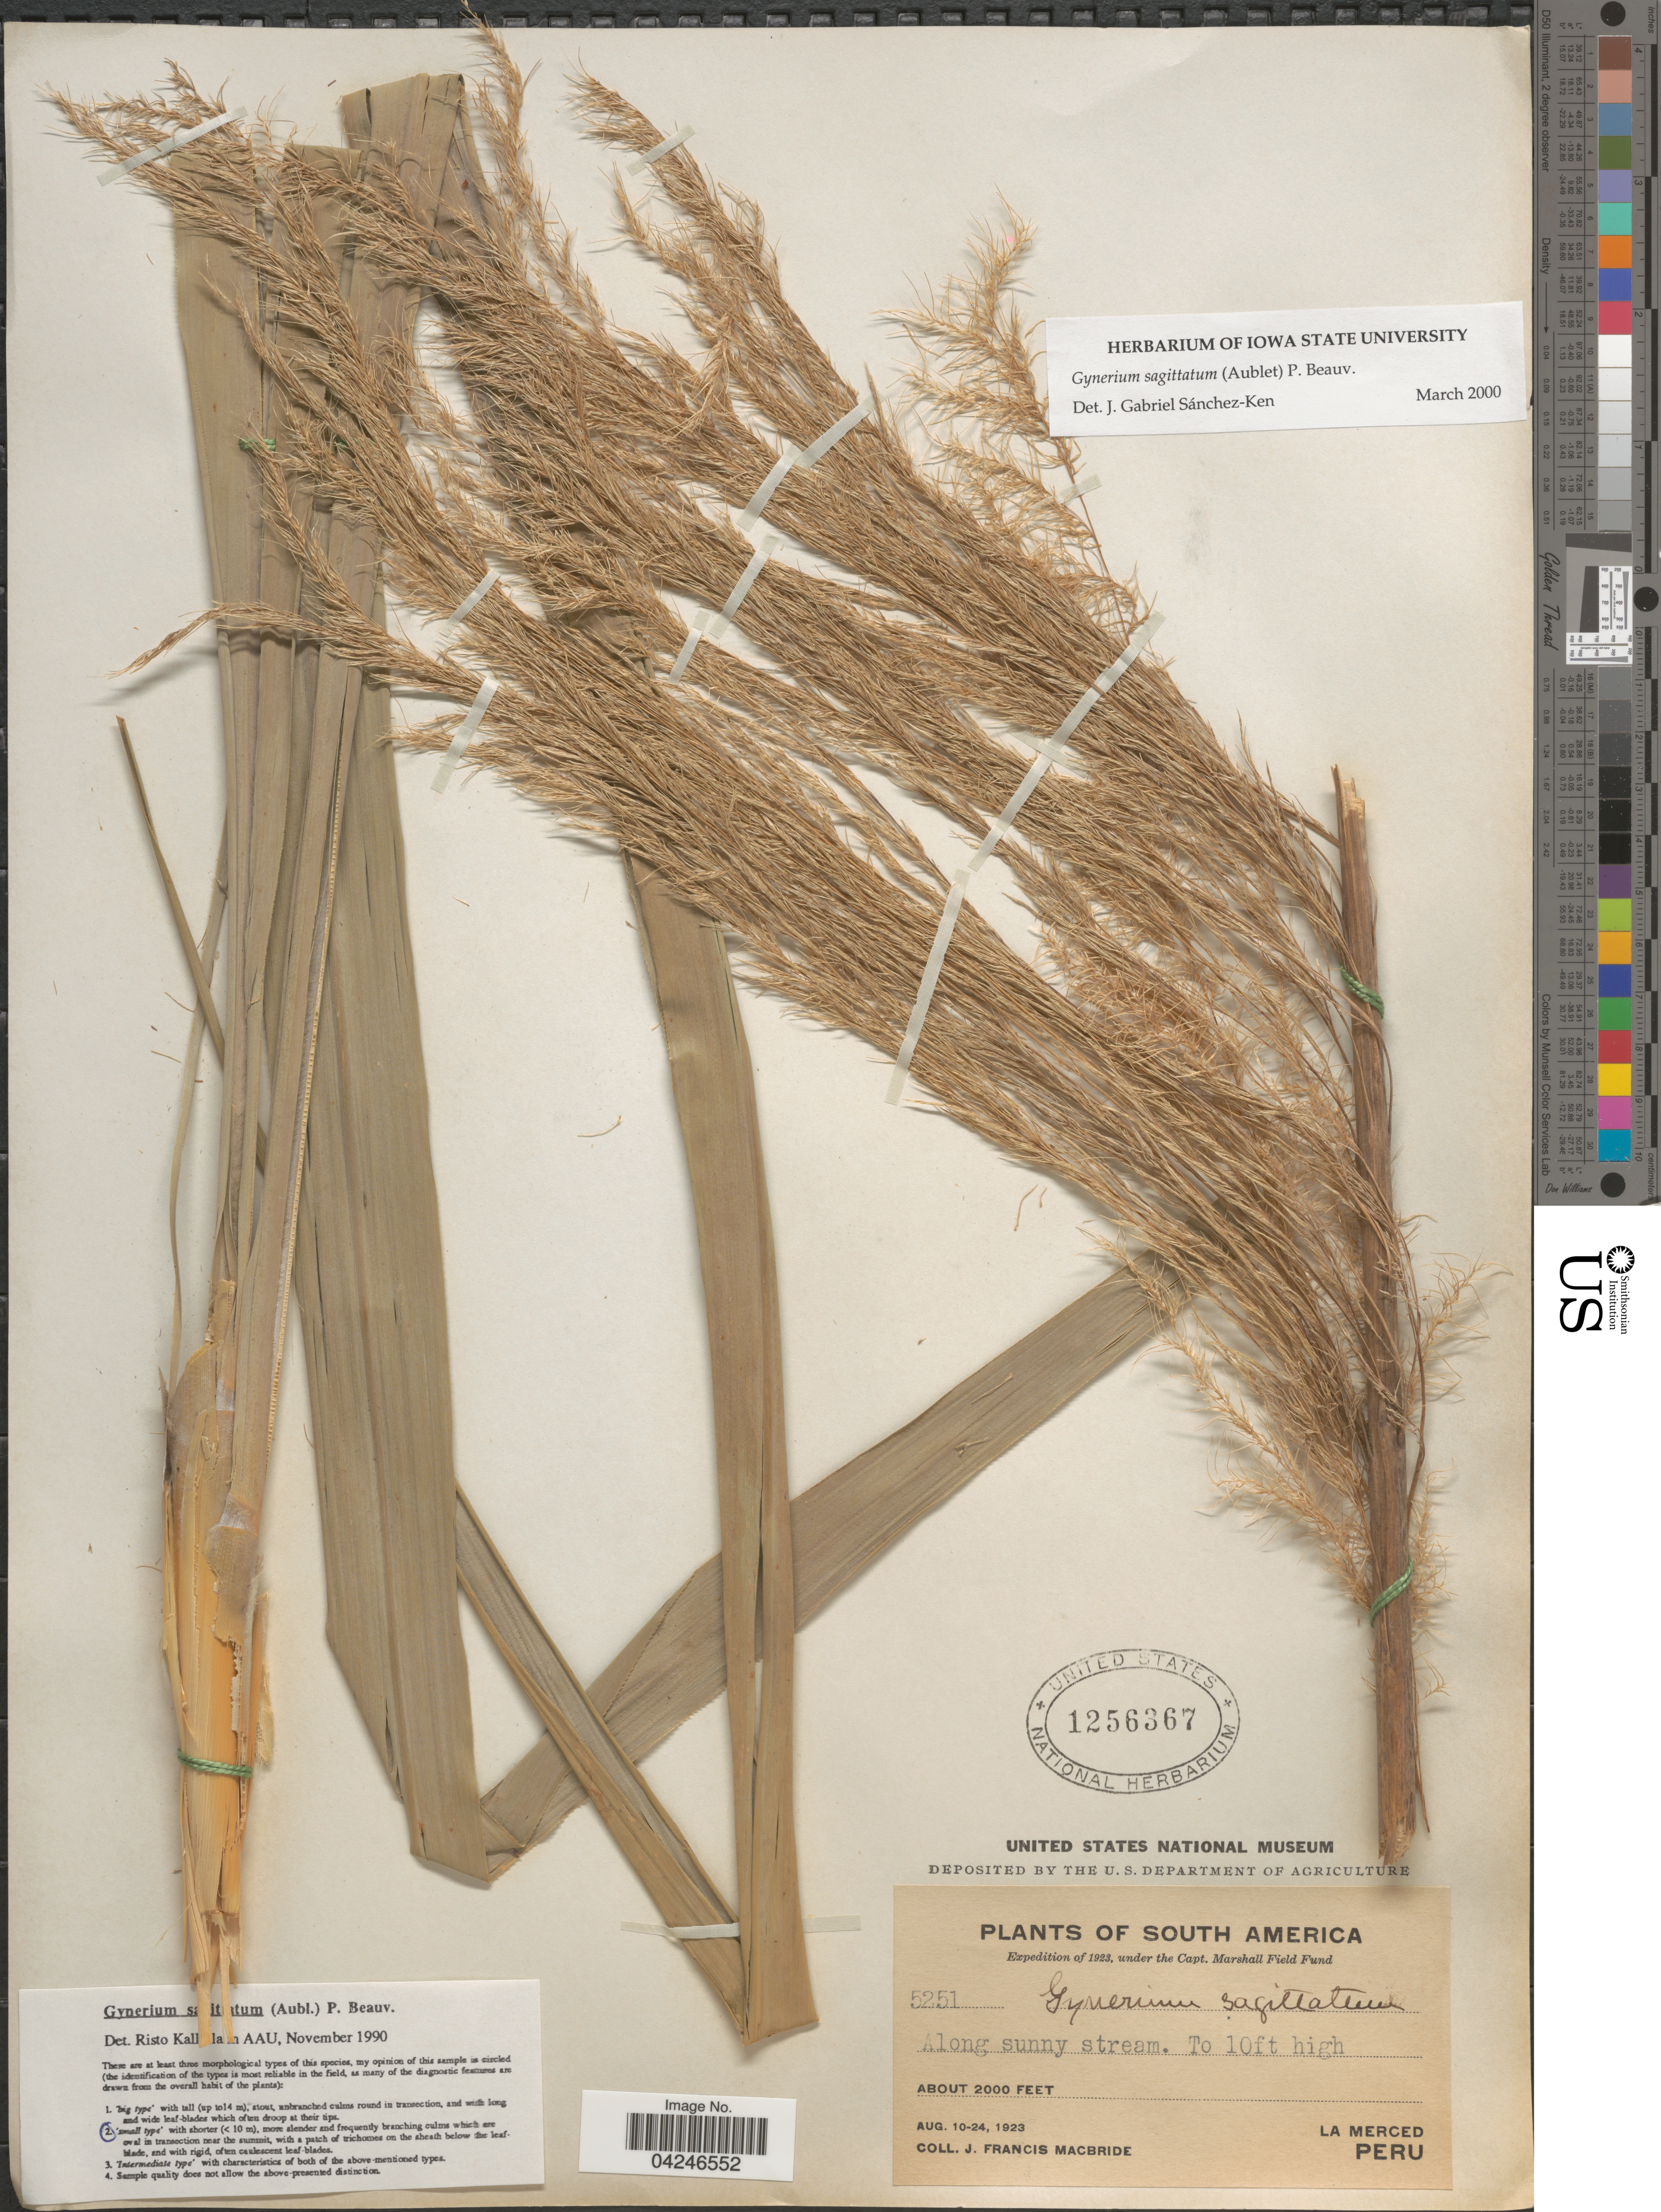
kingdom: Plantae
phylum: Tracheophyta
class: Liliopsida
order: Poales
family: Poaceae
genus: Gynerium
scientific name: Gynerium sagittatum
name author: (Aubl.) P. Beauv.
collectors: J. F. Macbride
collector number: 5251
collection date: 1923-08-10/1923-08-24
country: Peru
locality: Expedition of 1923. La Merced.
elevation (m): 610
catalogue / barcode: US 1256367